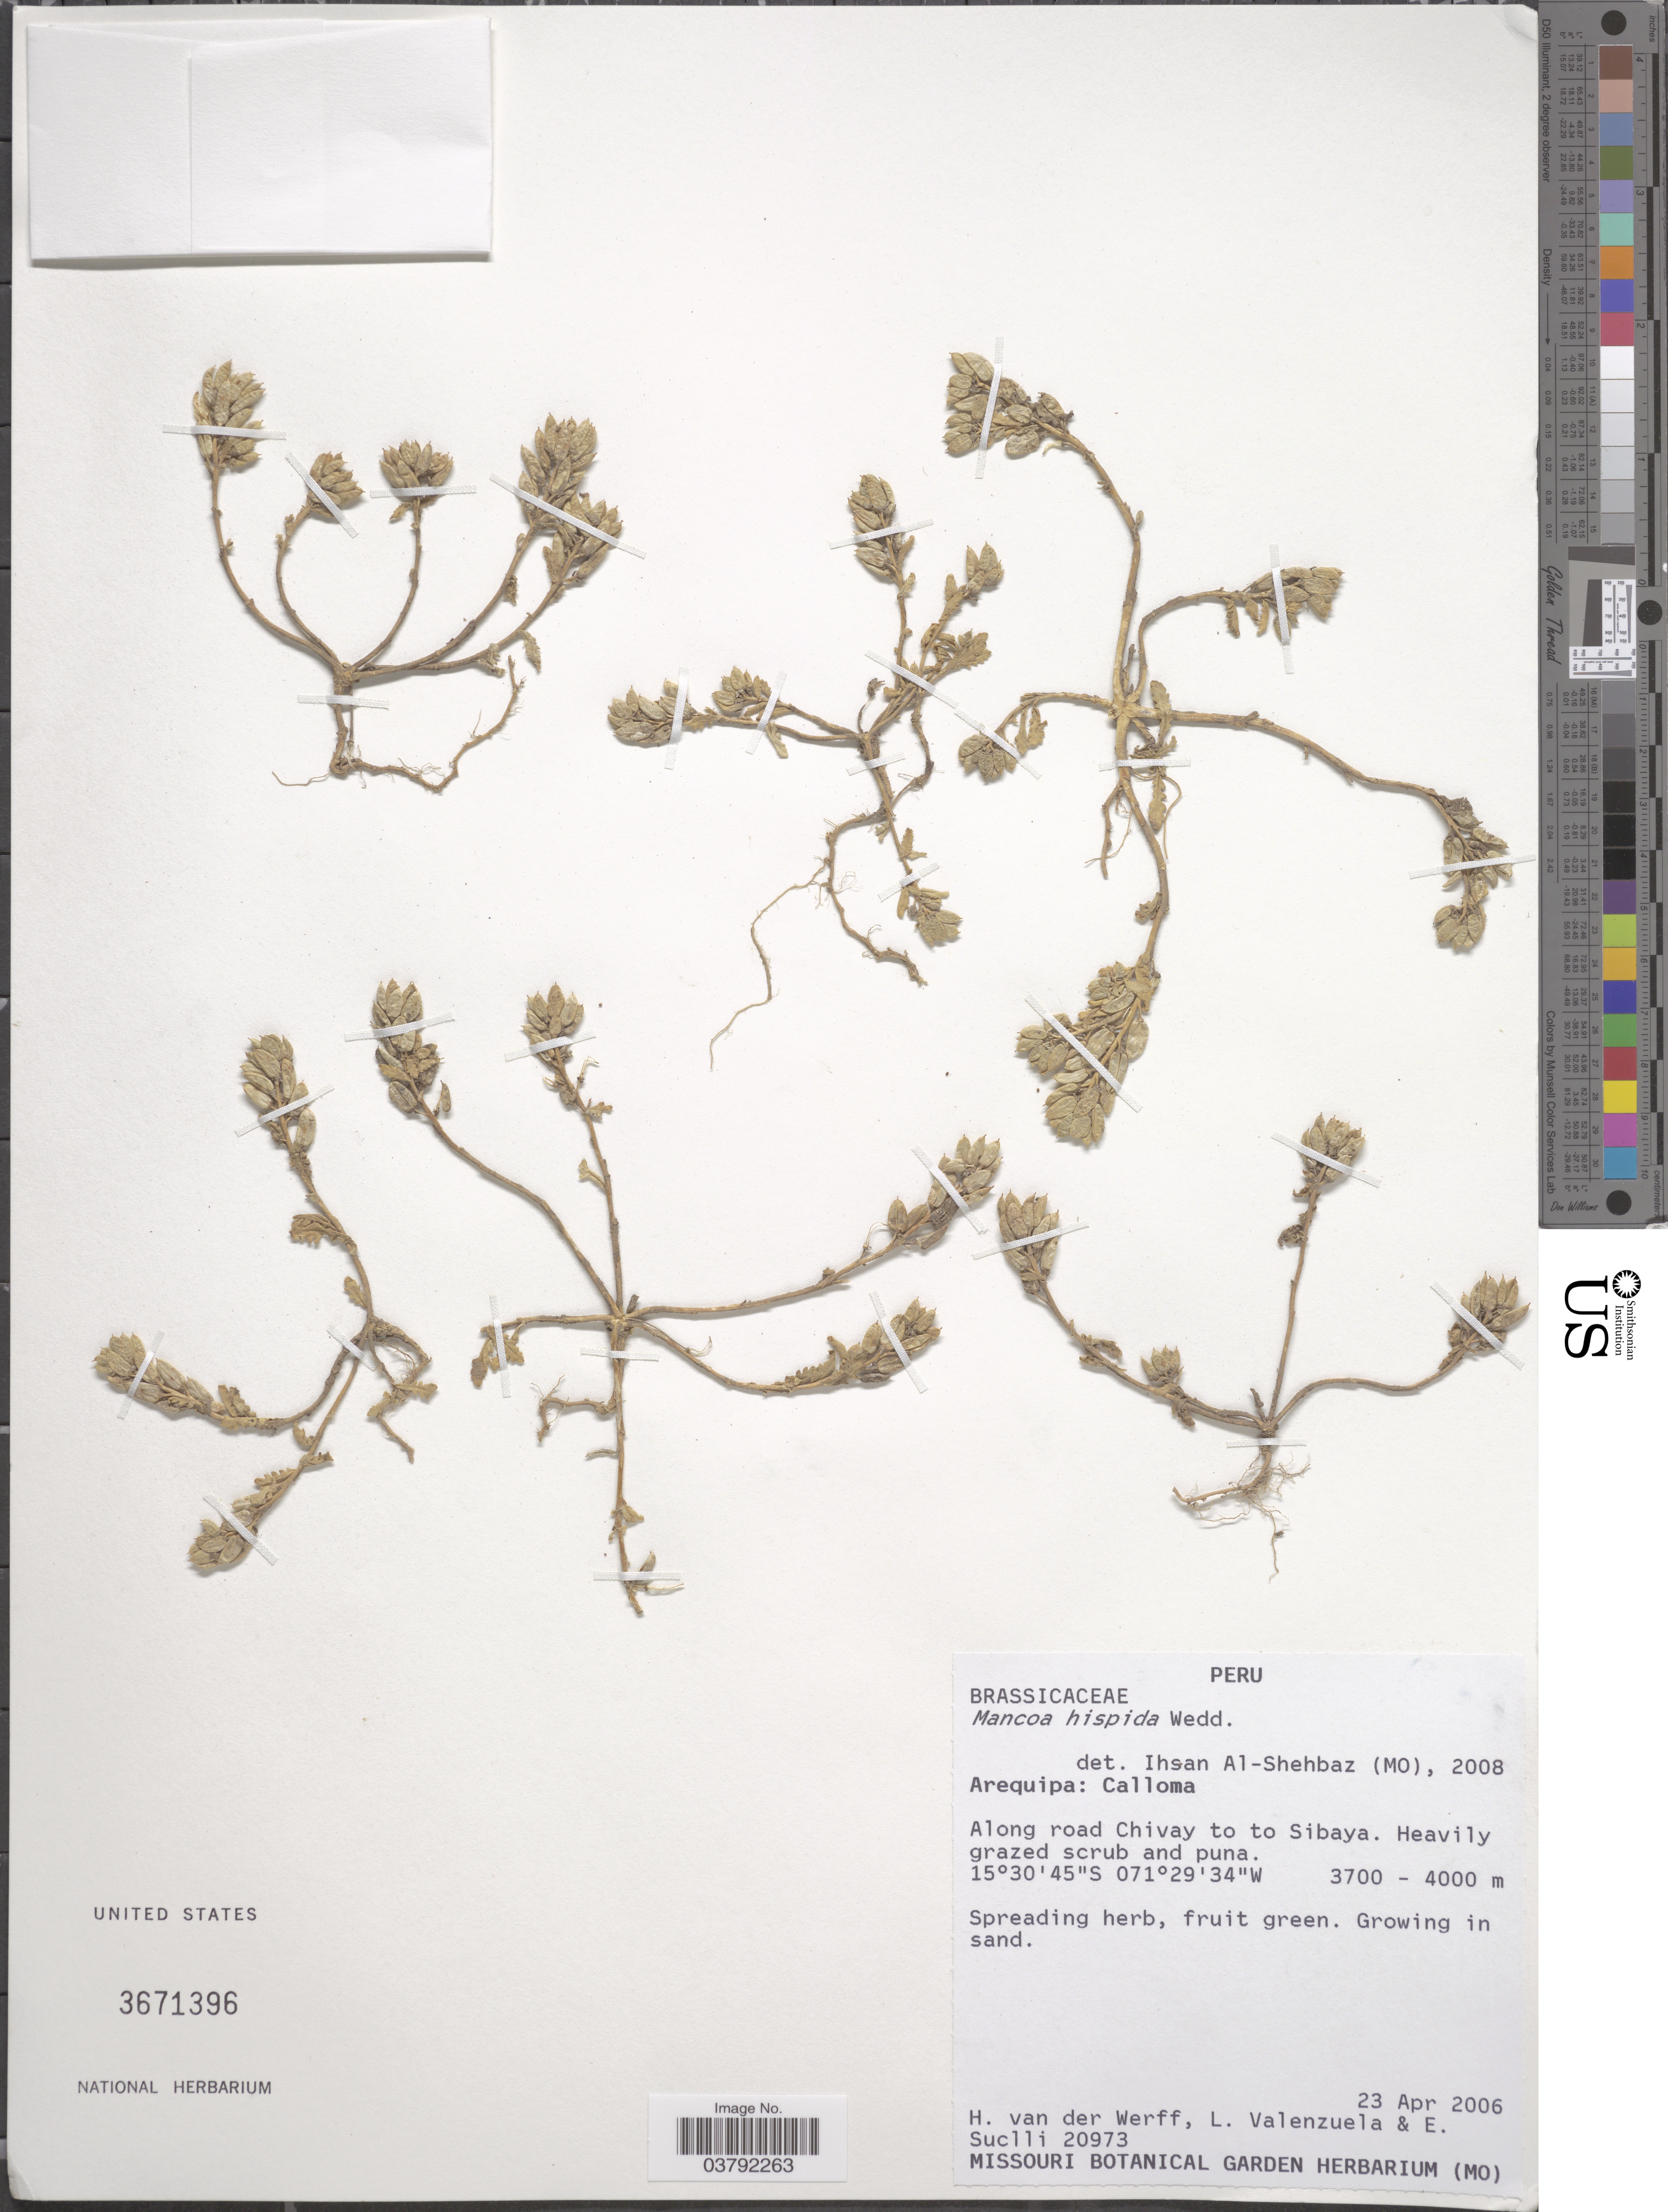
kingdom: Plantae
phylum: Tracheophyta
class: Magnoliopsida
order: Brassicales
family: Brassicaceae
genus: Mancoa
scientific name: Mancoa hispida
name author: Wedd.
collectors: H. van der Werff, L. Valenzuela & E. Suclli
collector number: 20973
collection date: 2006-04-23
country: Peru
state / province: Arequipa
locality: Calloma. Along road Chivay to to Sibaya.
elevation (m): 3700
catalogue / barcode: US 3671396